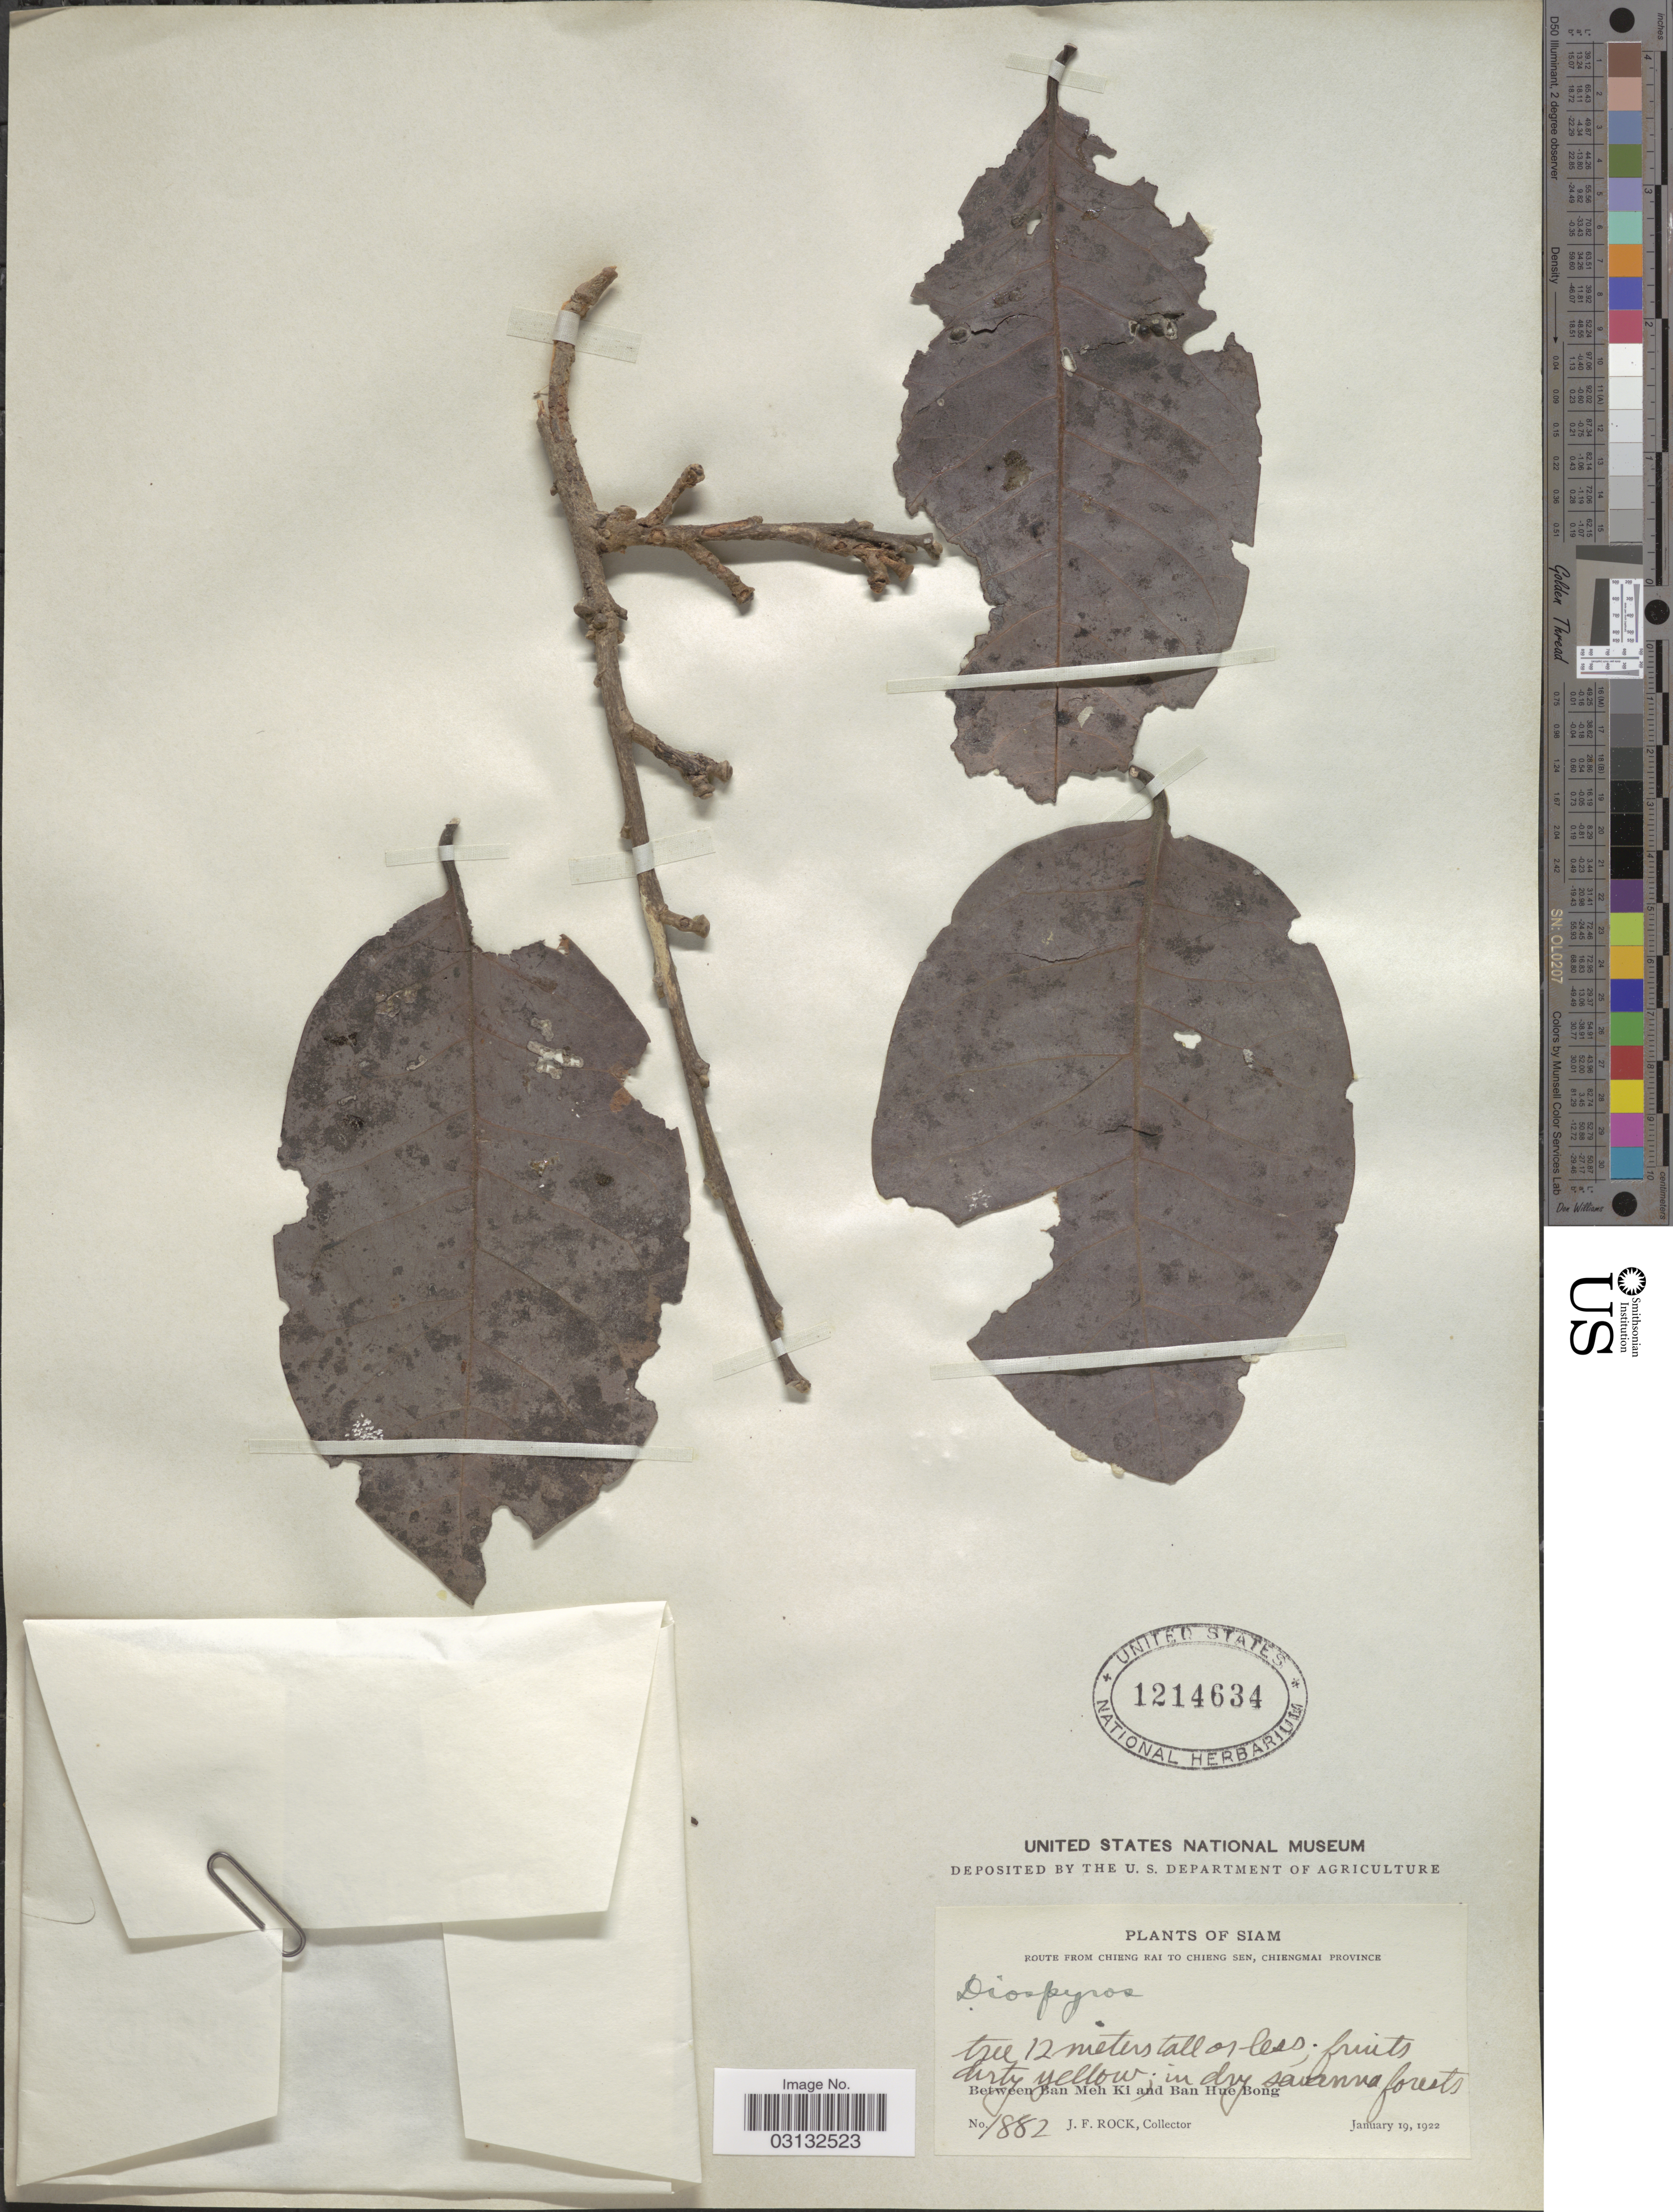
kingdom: Plantae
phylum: Tracheophyta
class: Magnoliopsida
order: Ericales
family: Ebenaceae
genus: Diospyros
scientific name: Diospyros sp.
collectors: J. Rock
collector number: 1882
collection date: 1922-01-19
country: Thailand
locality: Siam. Route from Chieng Rai to Chieng Sen, Chiengmai Province. Between Ban Meh Ki and Ban Hue Bong.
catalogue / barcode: US 1214634